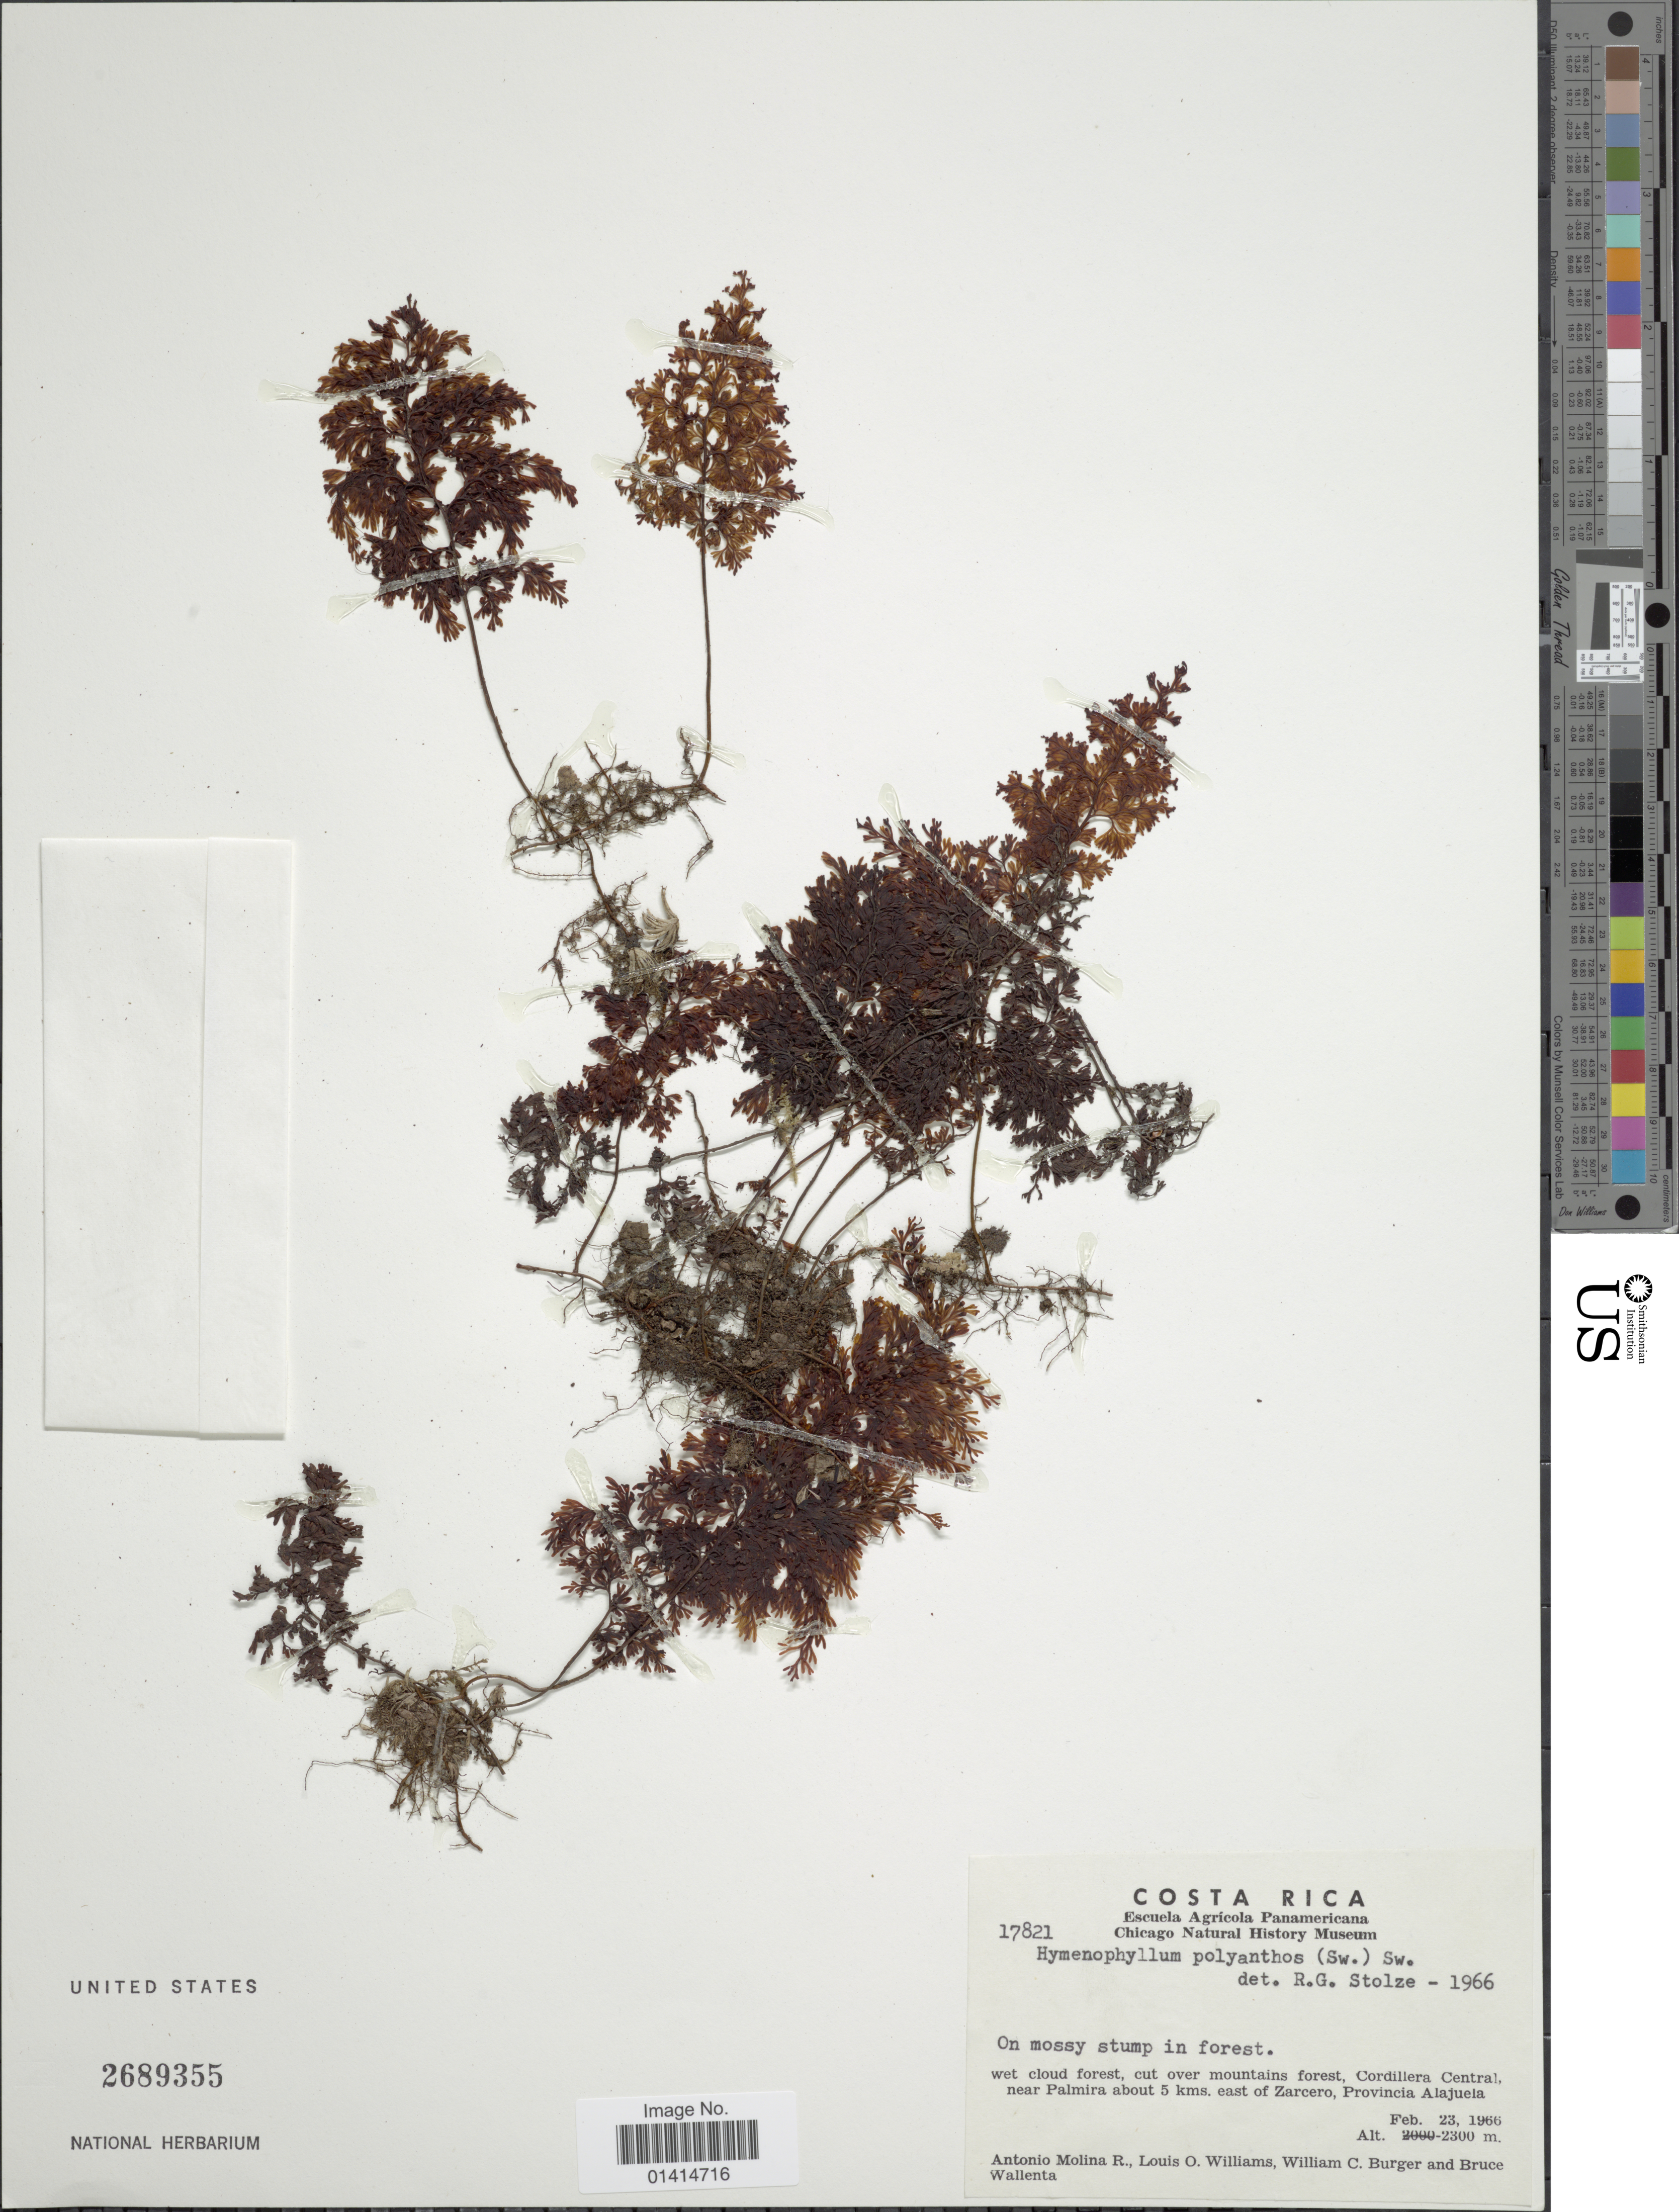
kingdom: Plantae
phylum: Tracheophyta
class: Polypodiopsida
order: Hymenophyllales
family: Hymenophyllaceae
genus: Hymenophyllum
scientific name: Hymenophyllum trichomanoides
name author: Bosch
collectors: A. Molina R., L. O. Williams, W. Burger & B. Wallenta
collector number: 17821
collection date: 1966-02-23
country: Costa Rica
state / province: Alajuela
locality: Cordillera Central near Palmira about 5 kms east of Zarcero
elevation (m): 2300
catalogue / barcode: US 2689355